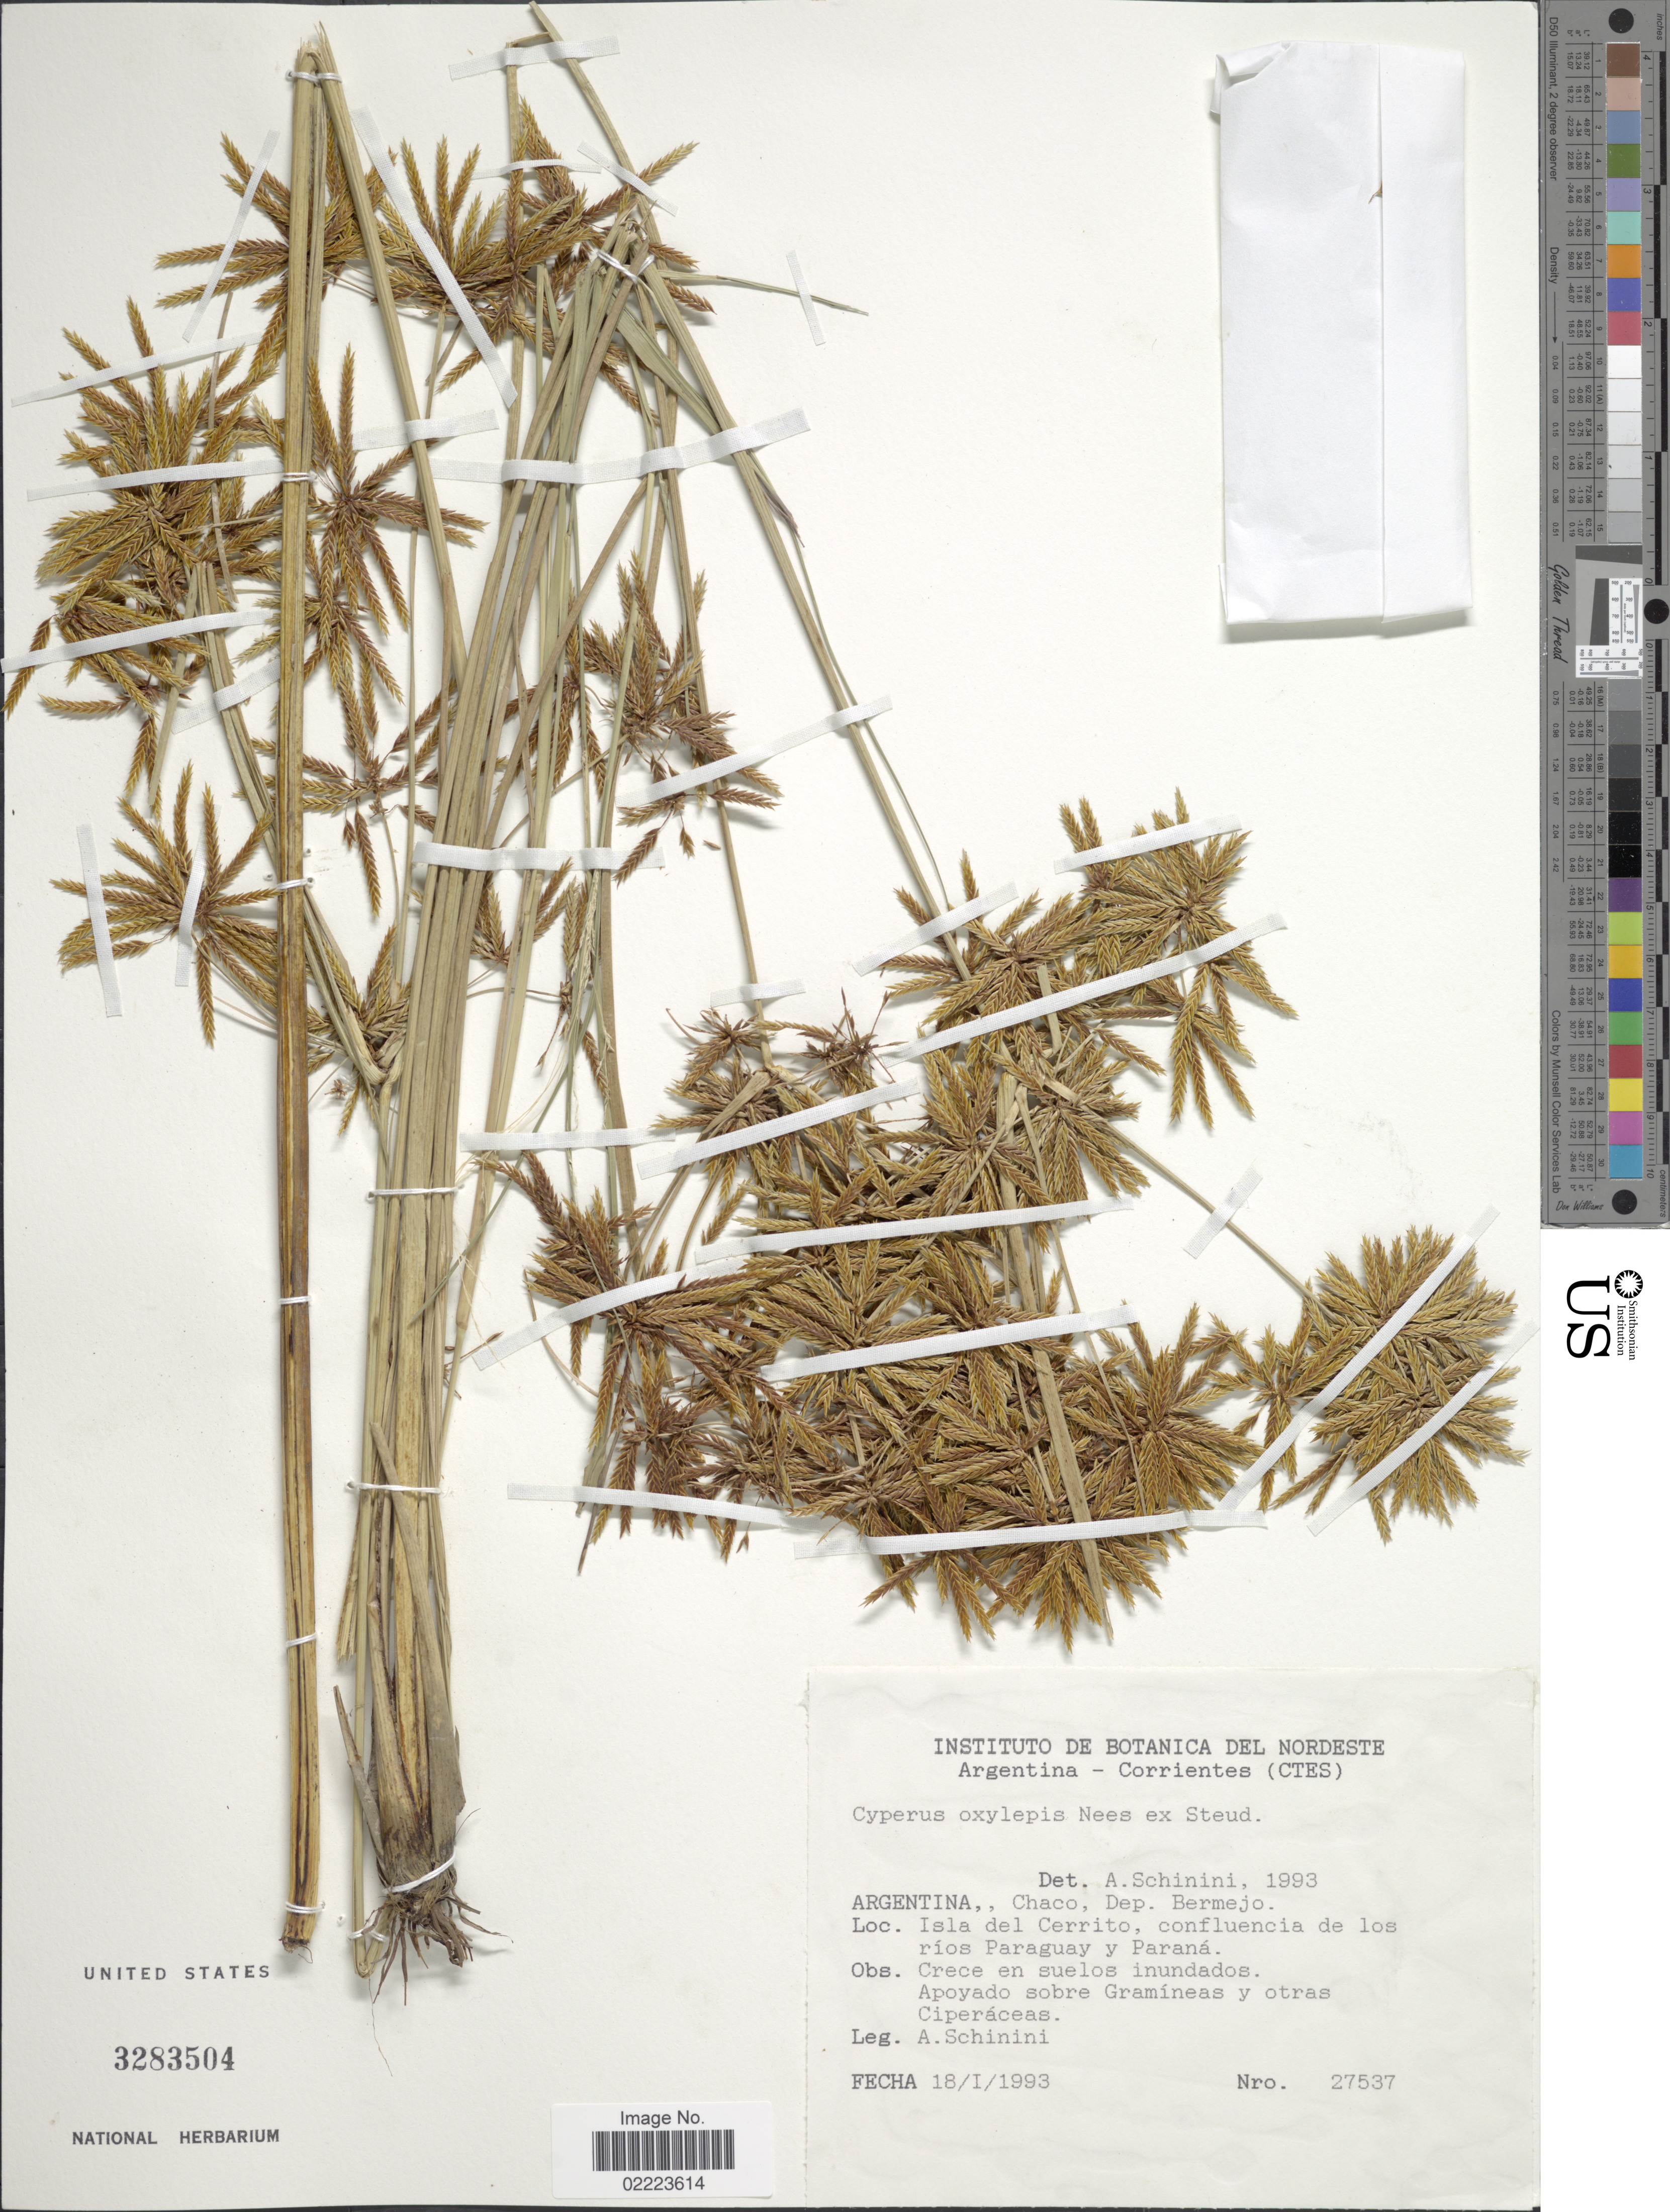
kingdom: Plantae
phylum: Tracheophyta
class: Liliopsida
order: Poales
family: Cyperaceae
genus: Cyperus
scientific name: Cyperus oxylepis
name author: Nees ex Steud.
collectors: A. Schinini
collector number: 27537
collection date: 1993-01-18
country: Argentina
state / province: Chaco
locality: Chaco, Dep. Bermejo. Isla de Cerrito, confluencia de los rios Paraguay y Parana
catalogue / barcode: US 3283504